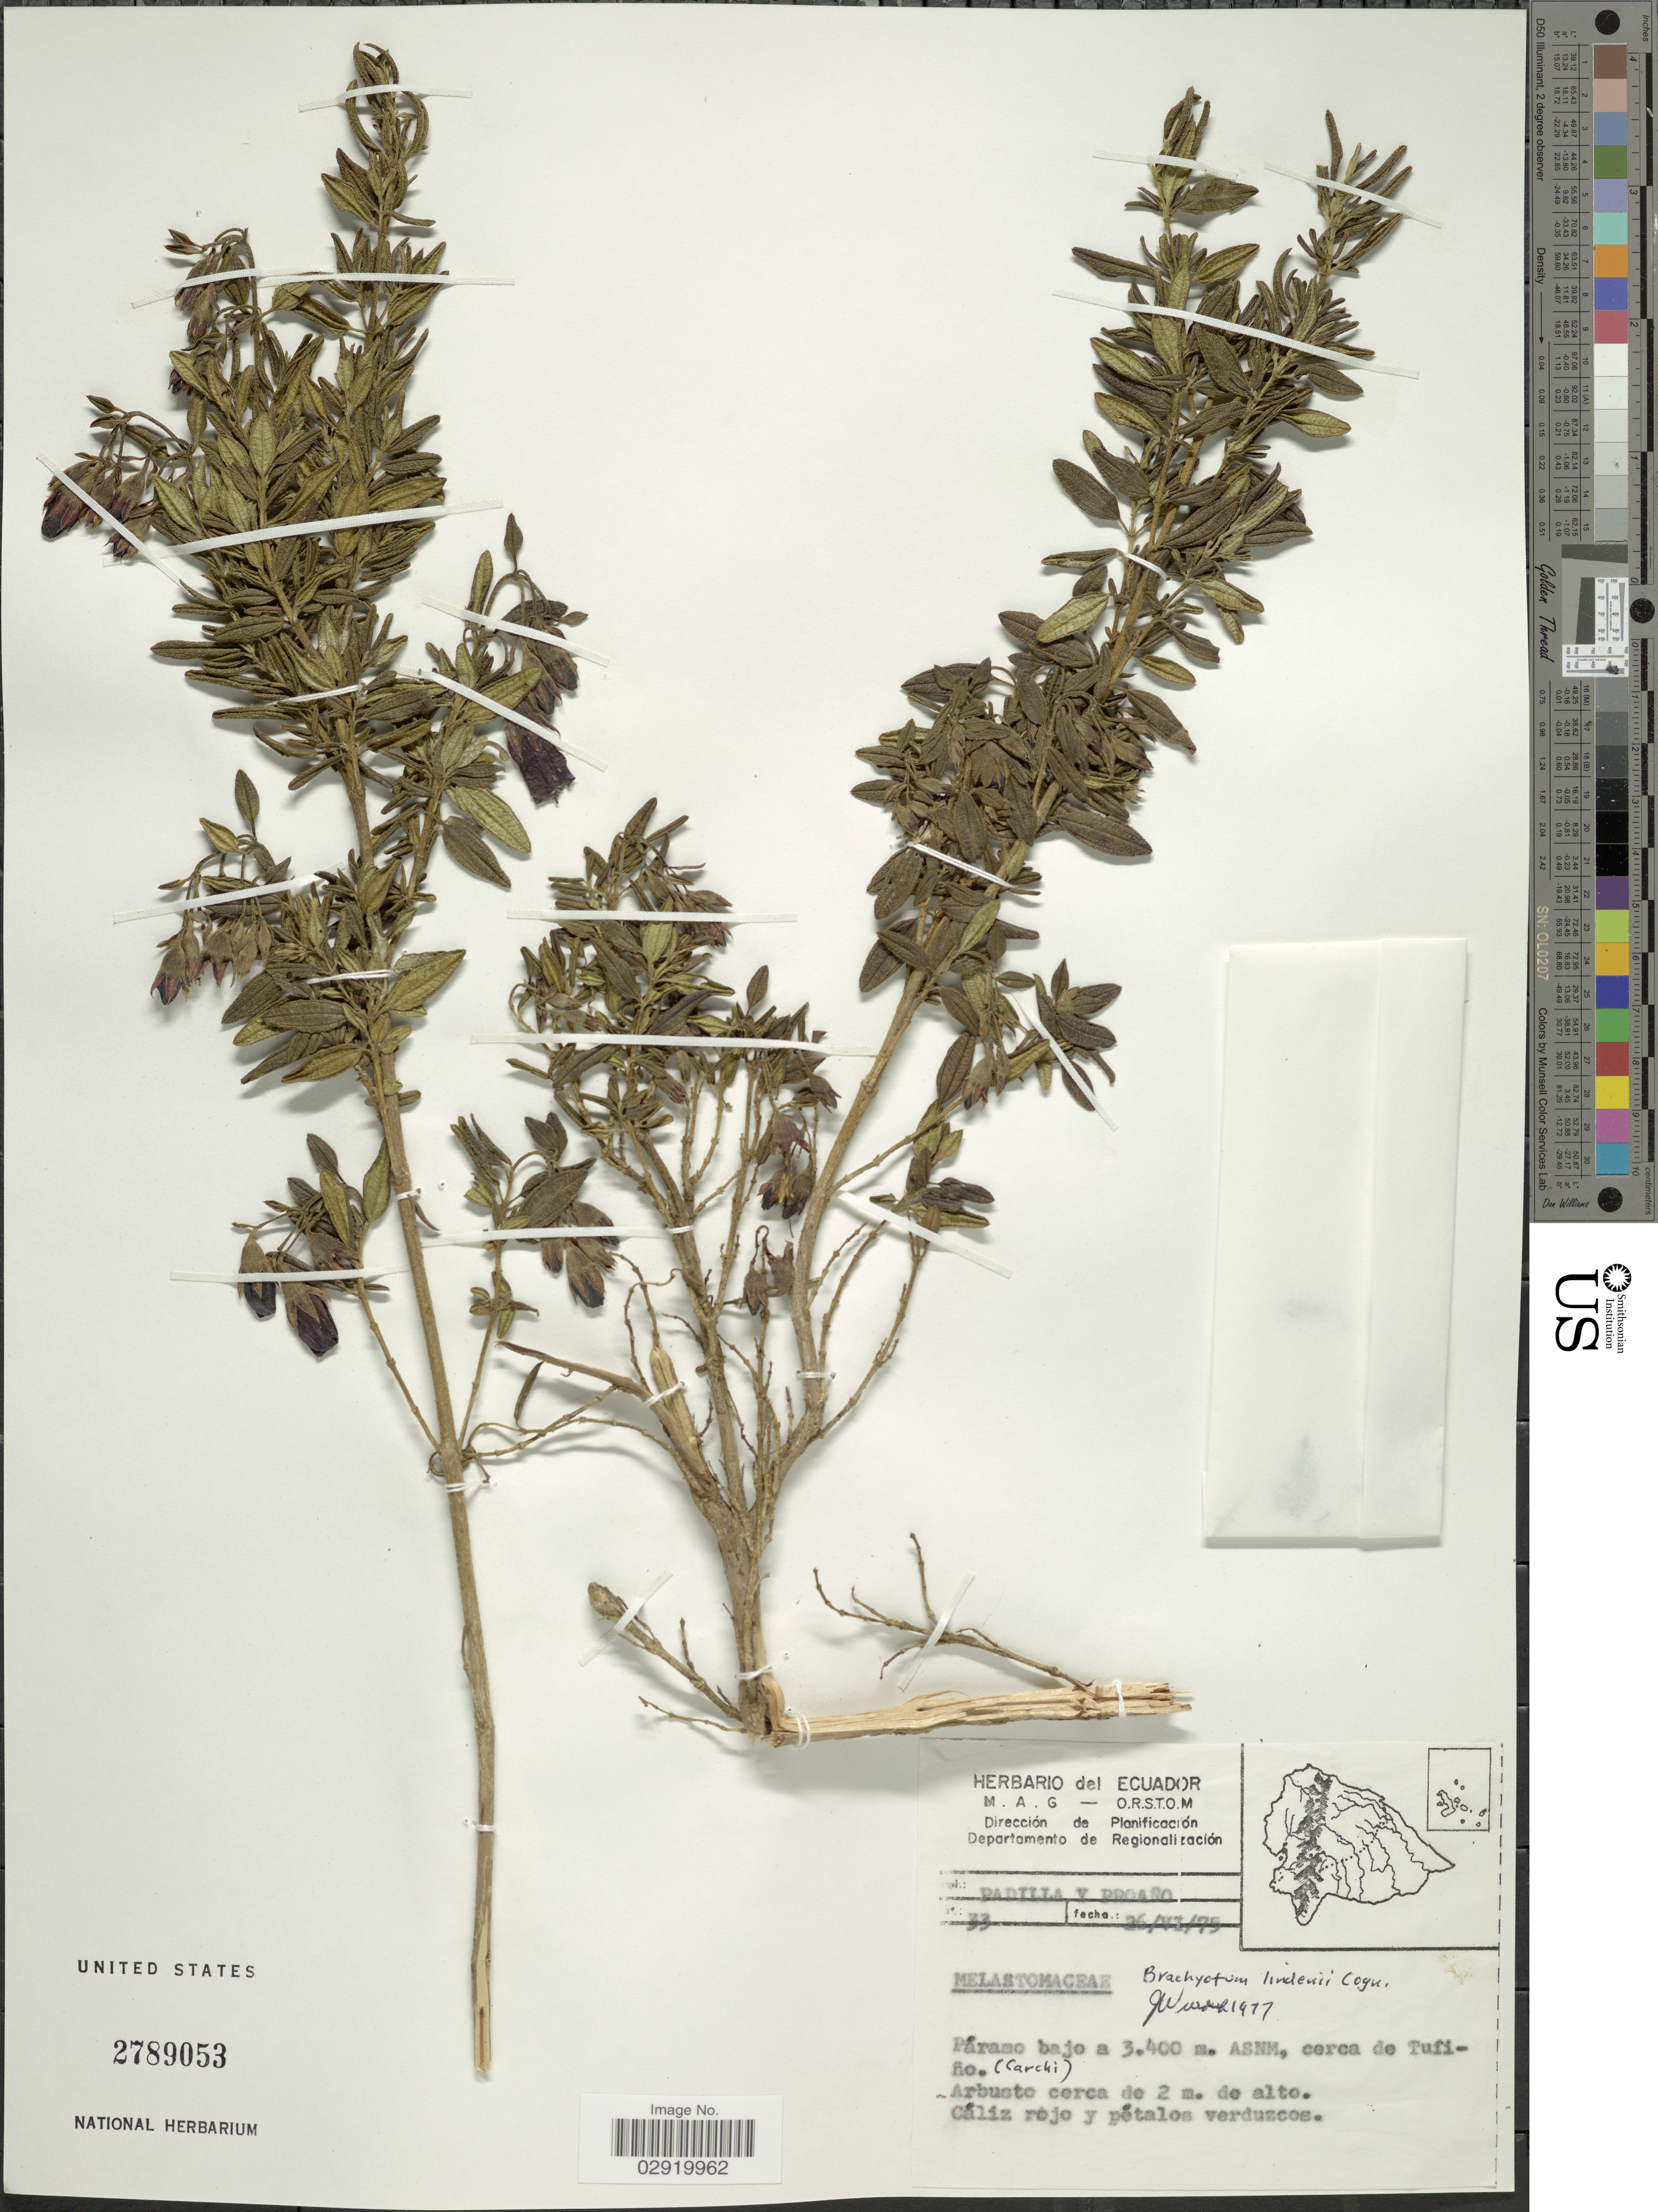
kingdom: Plantae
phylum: Tracheophyta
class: Magnoliopsida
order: Myrtales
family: Melastomataceae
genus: Brachyotum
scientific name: Brachyotum lindenii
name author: Cogn.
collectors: Padilla & E. Proaño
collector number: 33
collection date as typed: Transcribed d/m/y: 26/6/75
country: Ecuador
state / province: Carchi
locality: Páramo bajo. ASNM, cerca de Tufiño.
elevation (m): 3400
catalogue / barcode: US 2789053